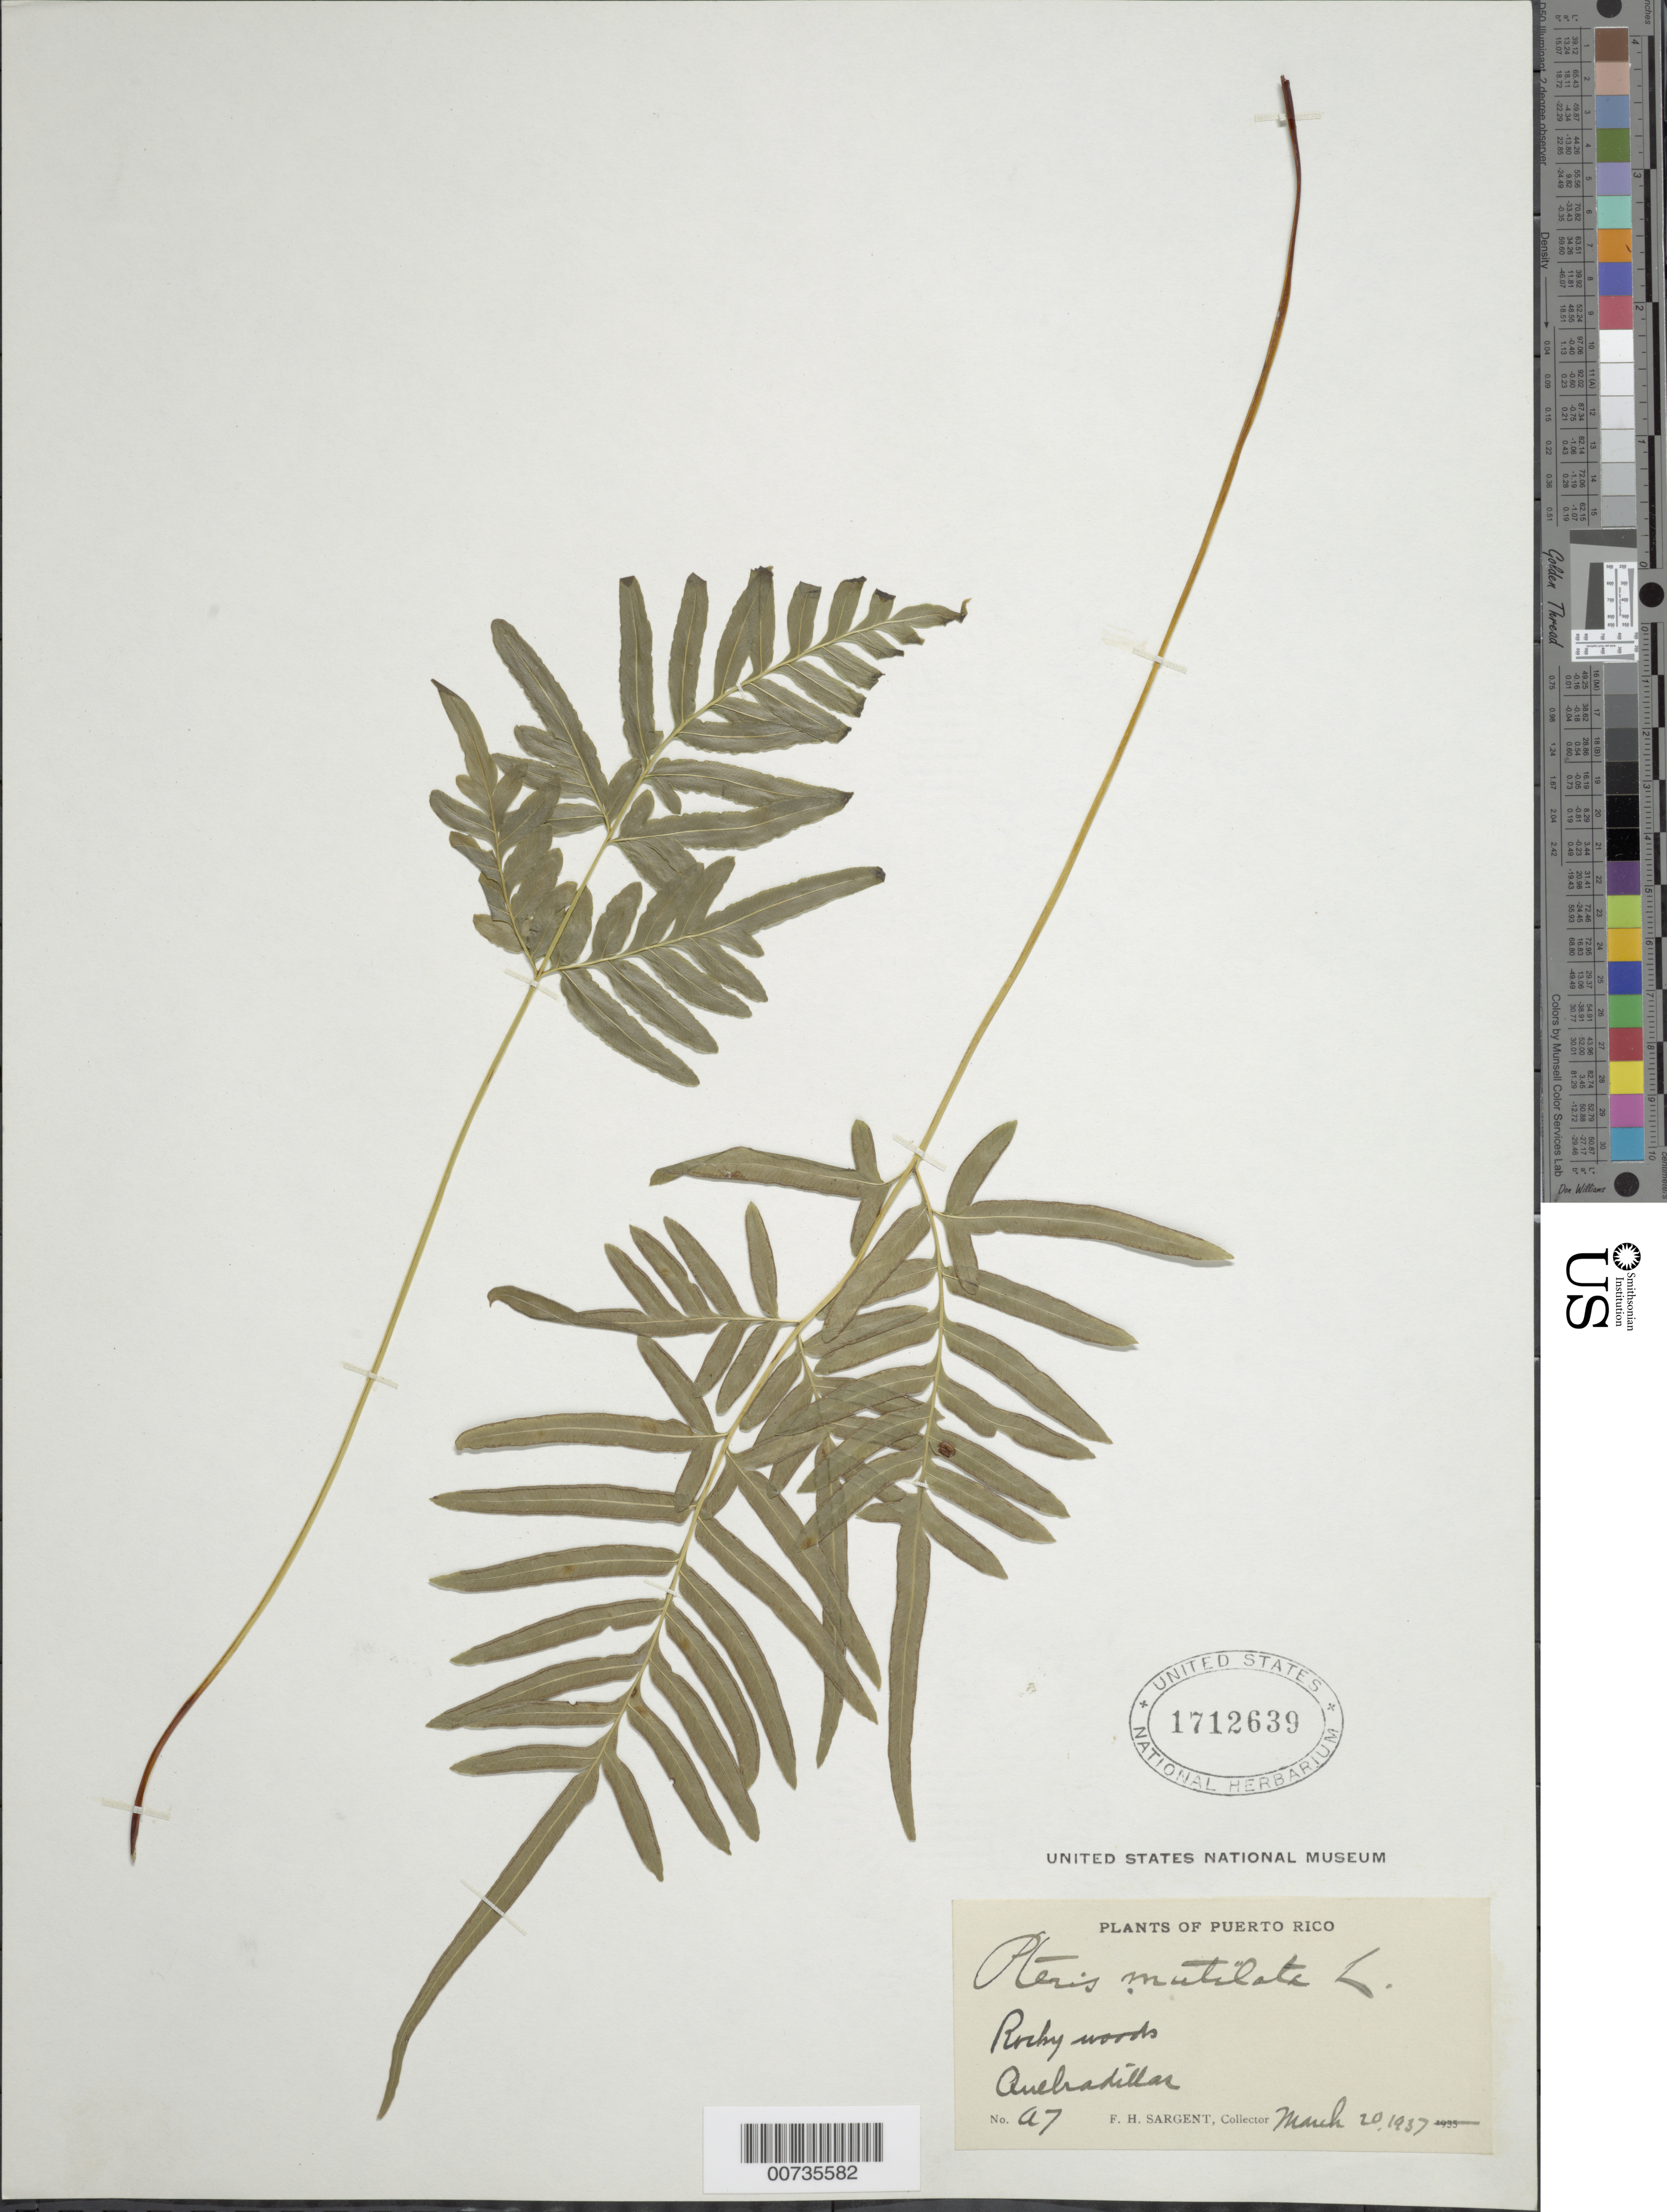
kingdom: Plantae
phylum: Tracheophyta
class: Polypodiopsida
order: Polypodiales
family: Pteridaceae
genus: Pteris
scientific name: Pteris mutilata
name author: L.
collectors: F. H. Sargent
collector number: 7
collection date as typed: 20 Mar 1937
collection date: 1937-03-20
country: Puerto Rico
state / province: Quebradillas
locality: Quebradillas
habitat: Rocky woods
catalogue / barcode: US 1712639